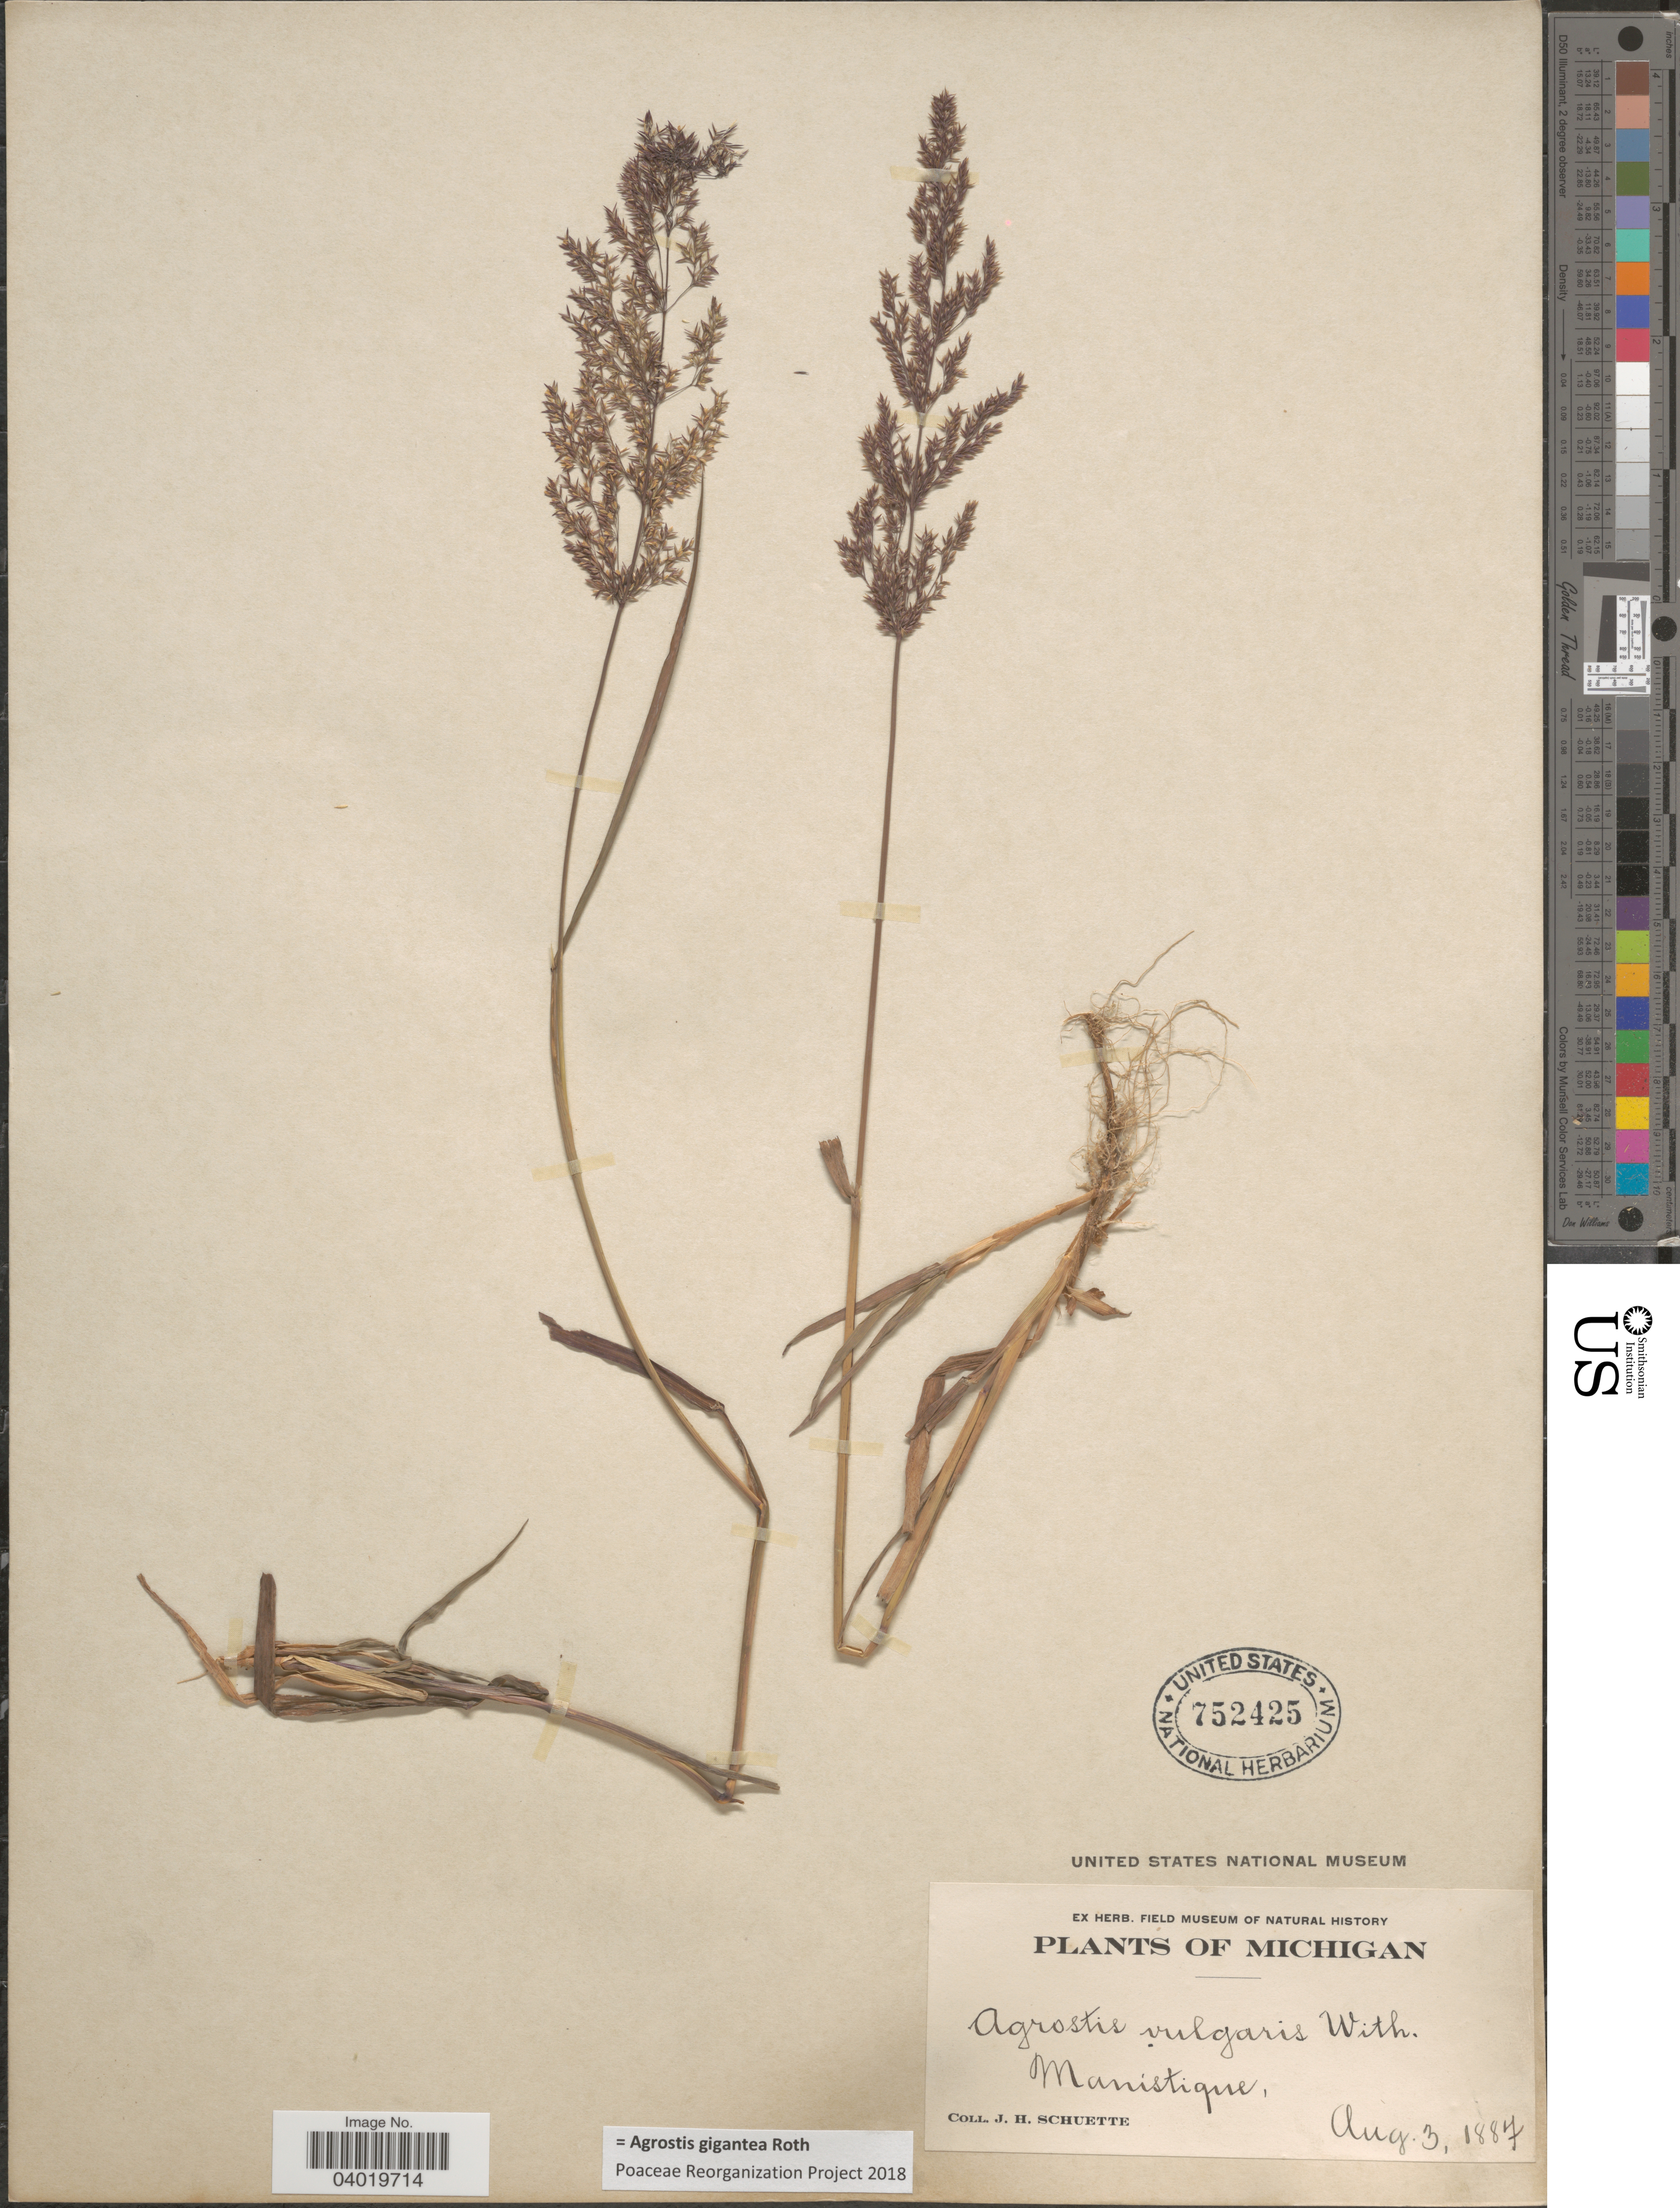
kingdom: Plantae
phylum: Tracheophyta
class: Liliopsida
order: Poales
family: Poaceae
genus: Agrostis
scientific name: Agrostis gigantea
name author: Roth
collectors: J. H. Schuette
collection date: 1887-08-03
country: United States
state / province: Michigan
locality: Manistique.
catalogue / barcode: US 752425